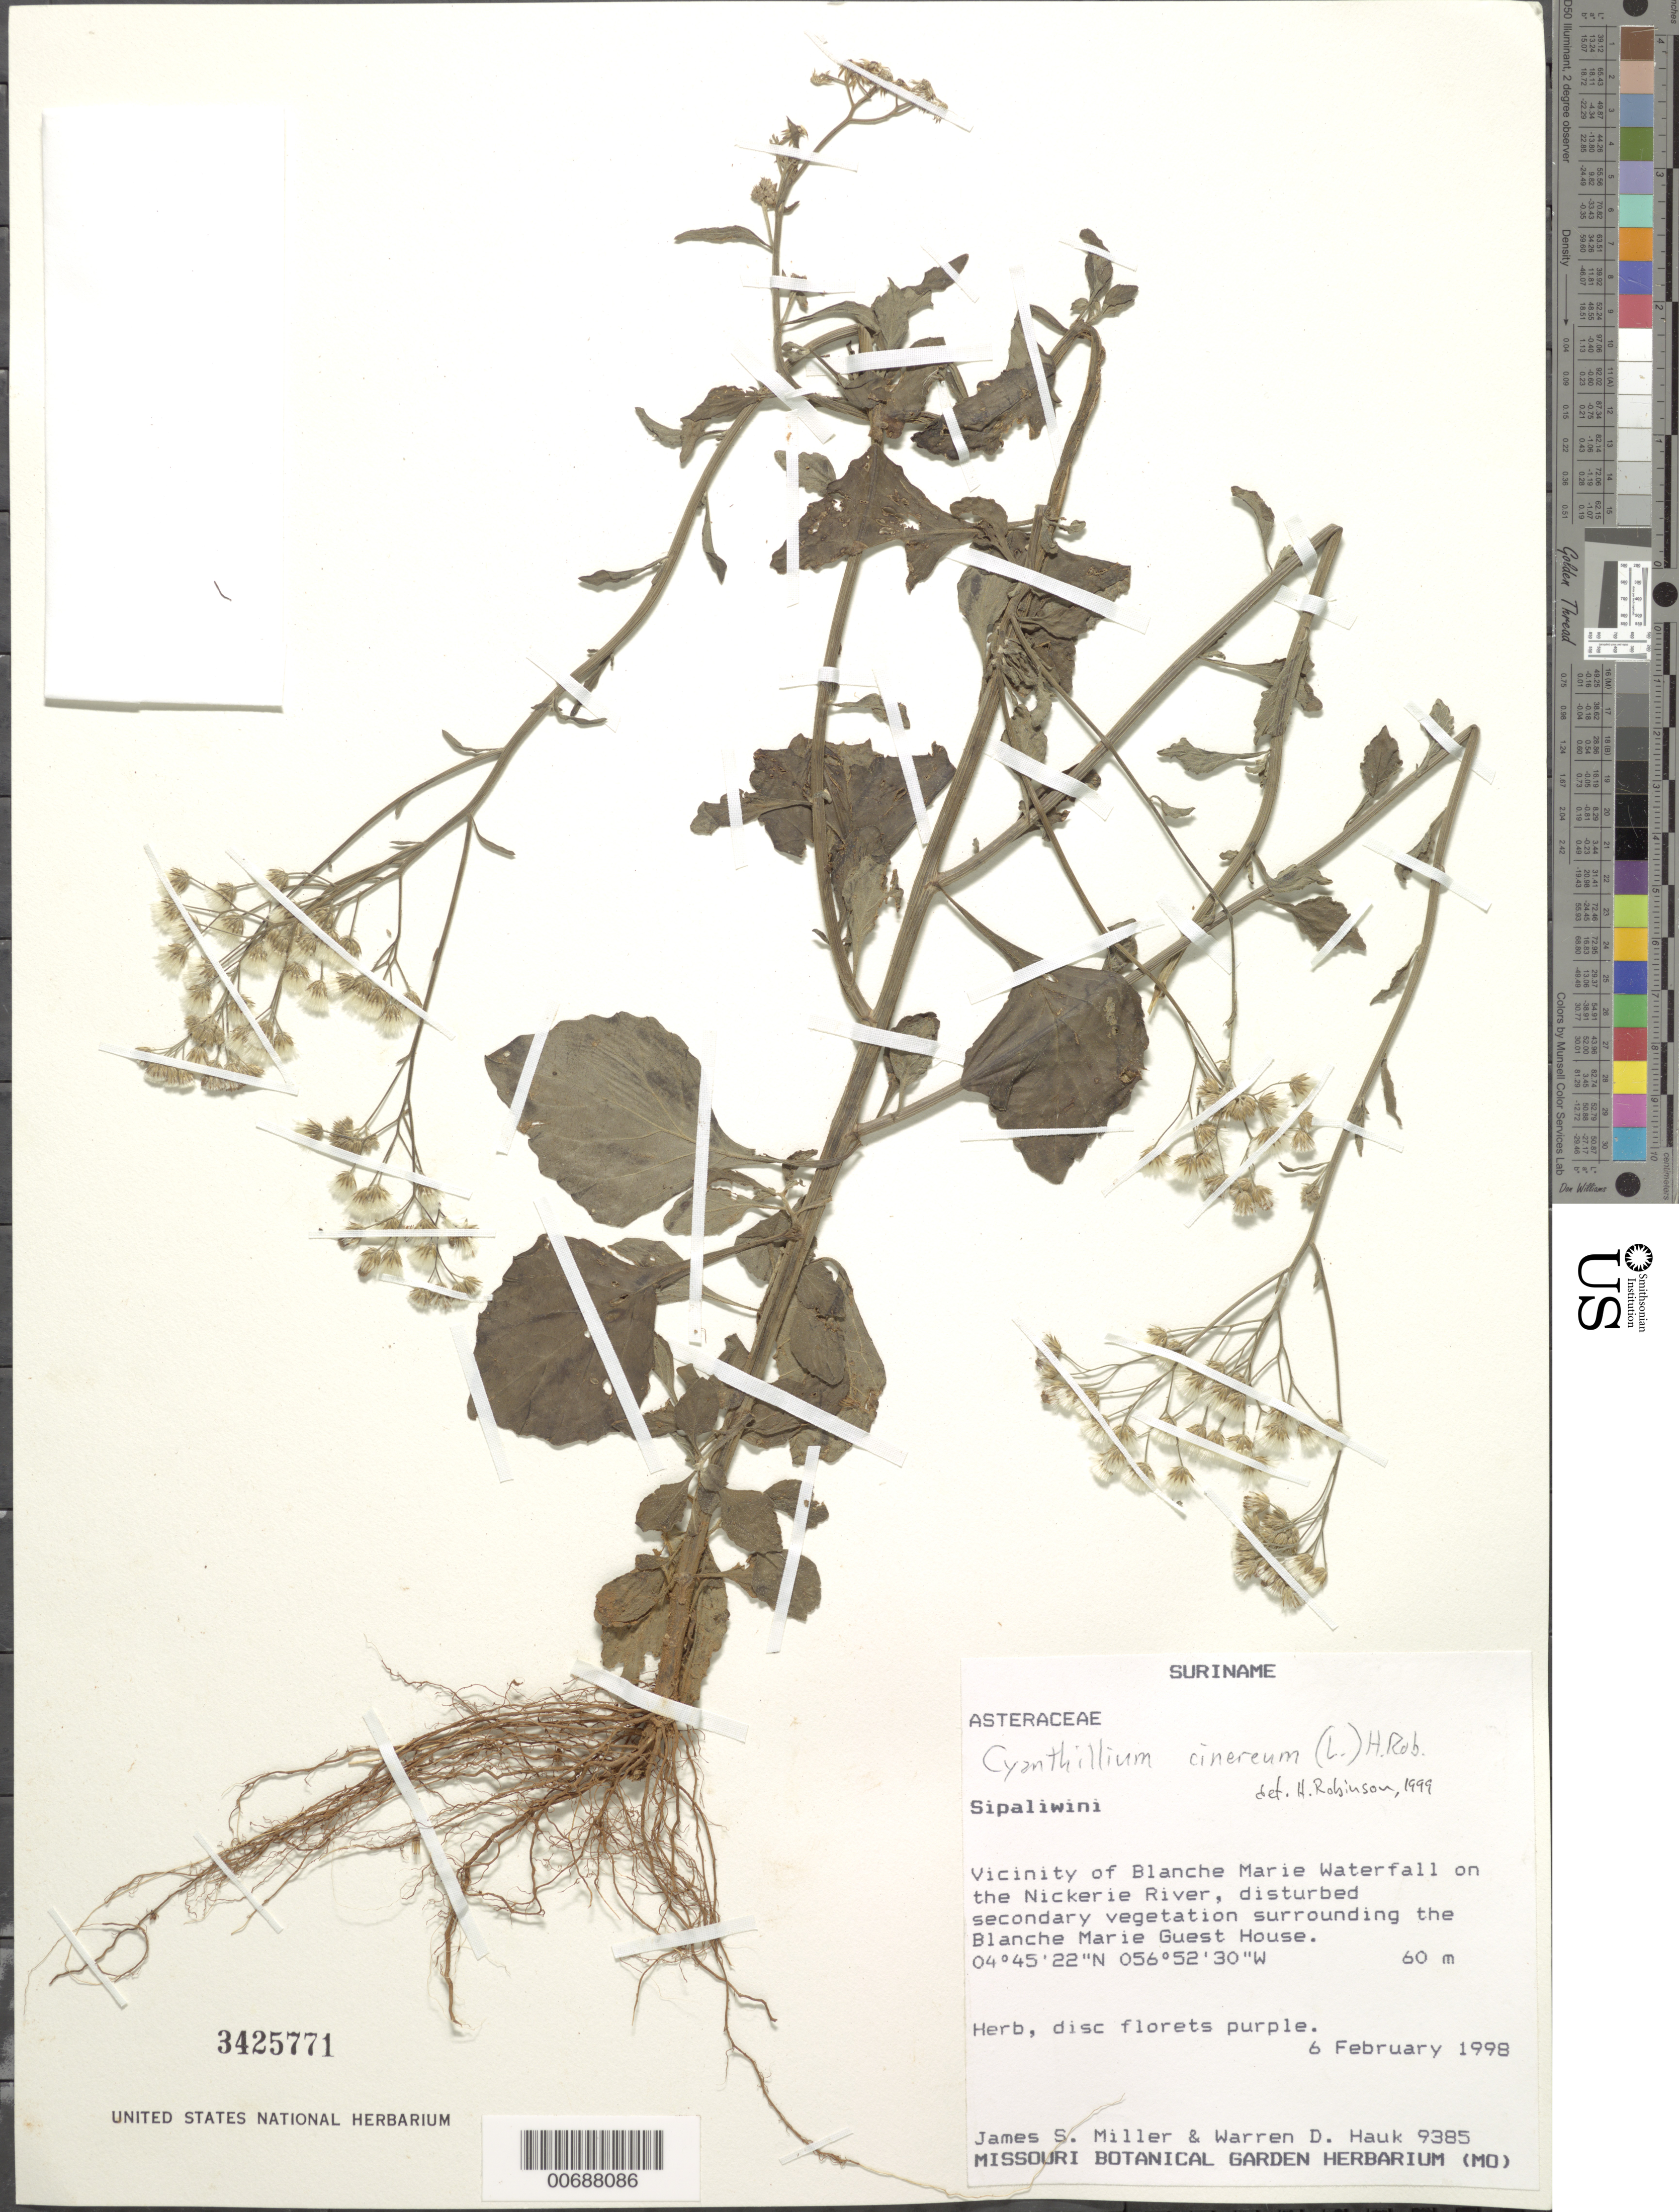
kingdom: Plantae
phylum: Tracheophyta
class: Magnoliopsida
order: Asterales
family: Asteraceae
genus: Cyanthillium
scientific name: Cyanthillium cinereum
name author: (L.) H. Rob.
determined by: Robinson, Harold E., (US)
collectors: J. S. Miller & W. Hauk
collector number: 9385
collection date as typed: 6-Feb-98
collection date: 1998-02-06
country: Suriname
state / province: Sipaliwini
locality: Blanche Marie falls, vic., on Nickerie R., forest around Blanche Marie Guest House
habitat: Disturbed secondary vegetation surrounding the Blanche Marie guest house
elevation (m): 60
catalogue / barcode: US 3425771